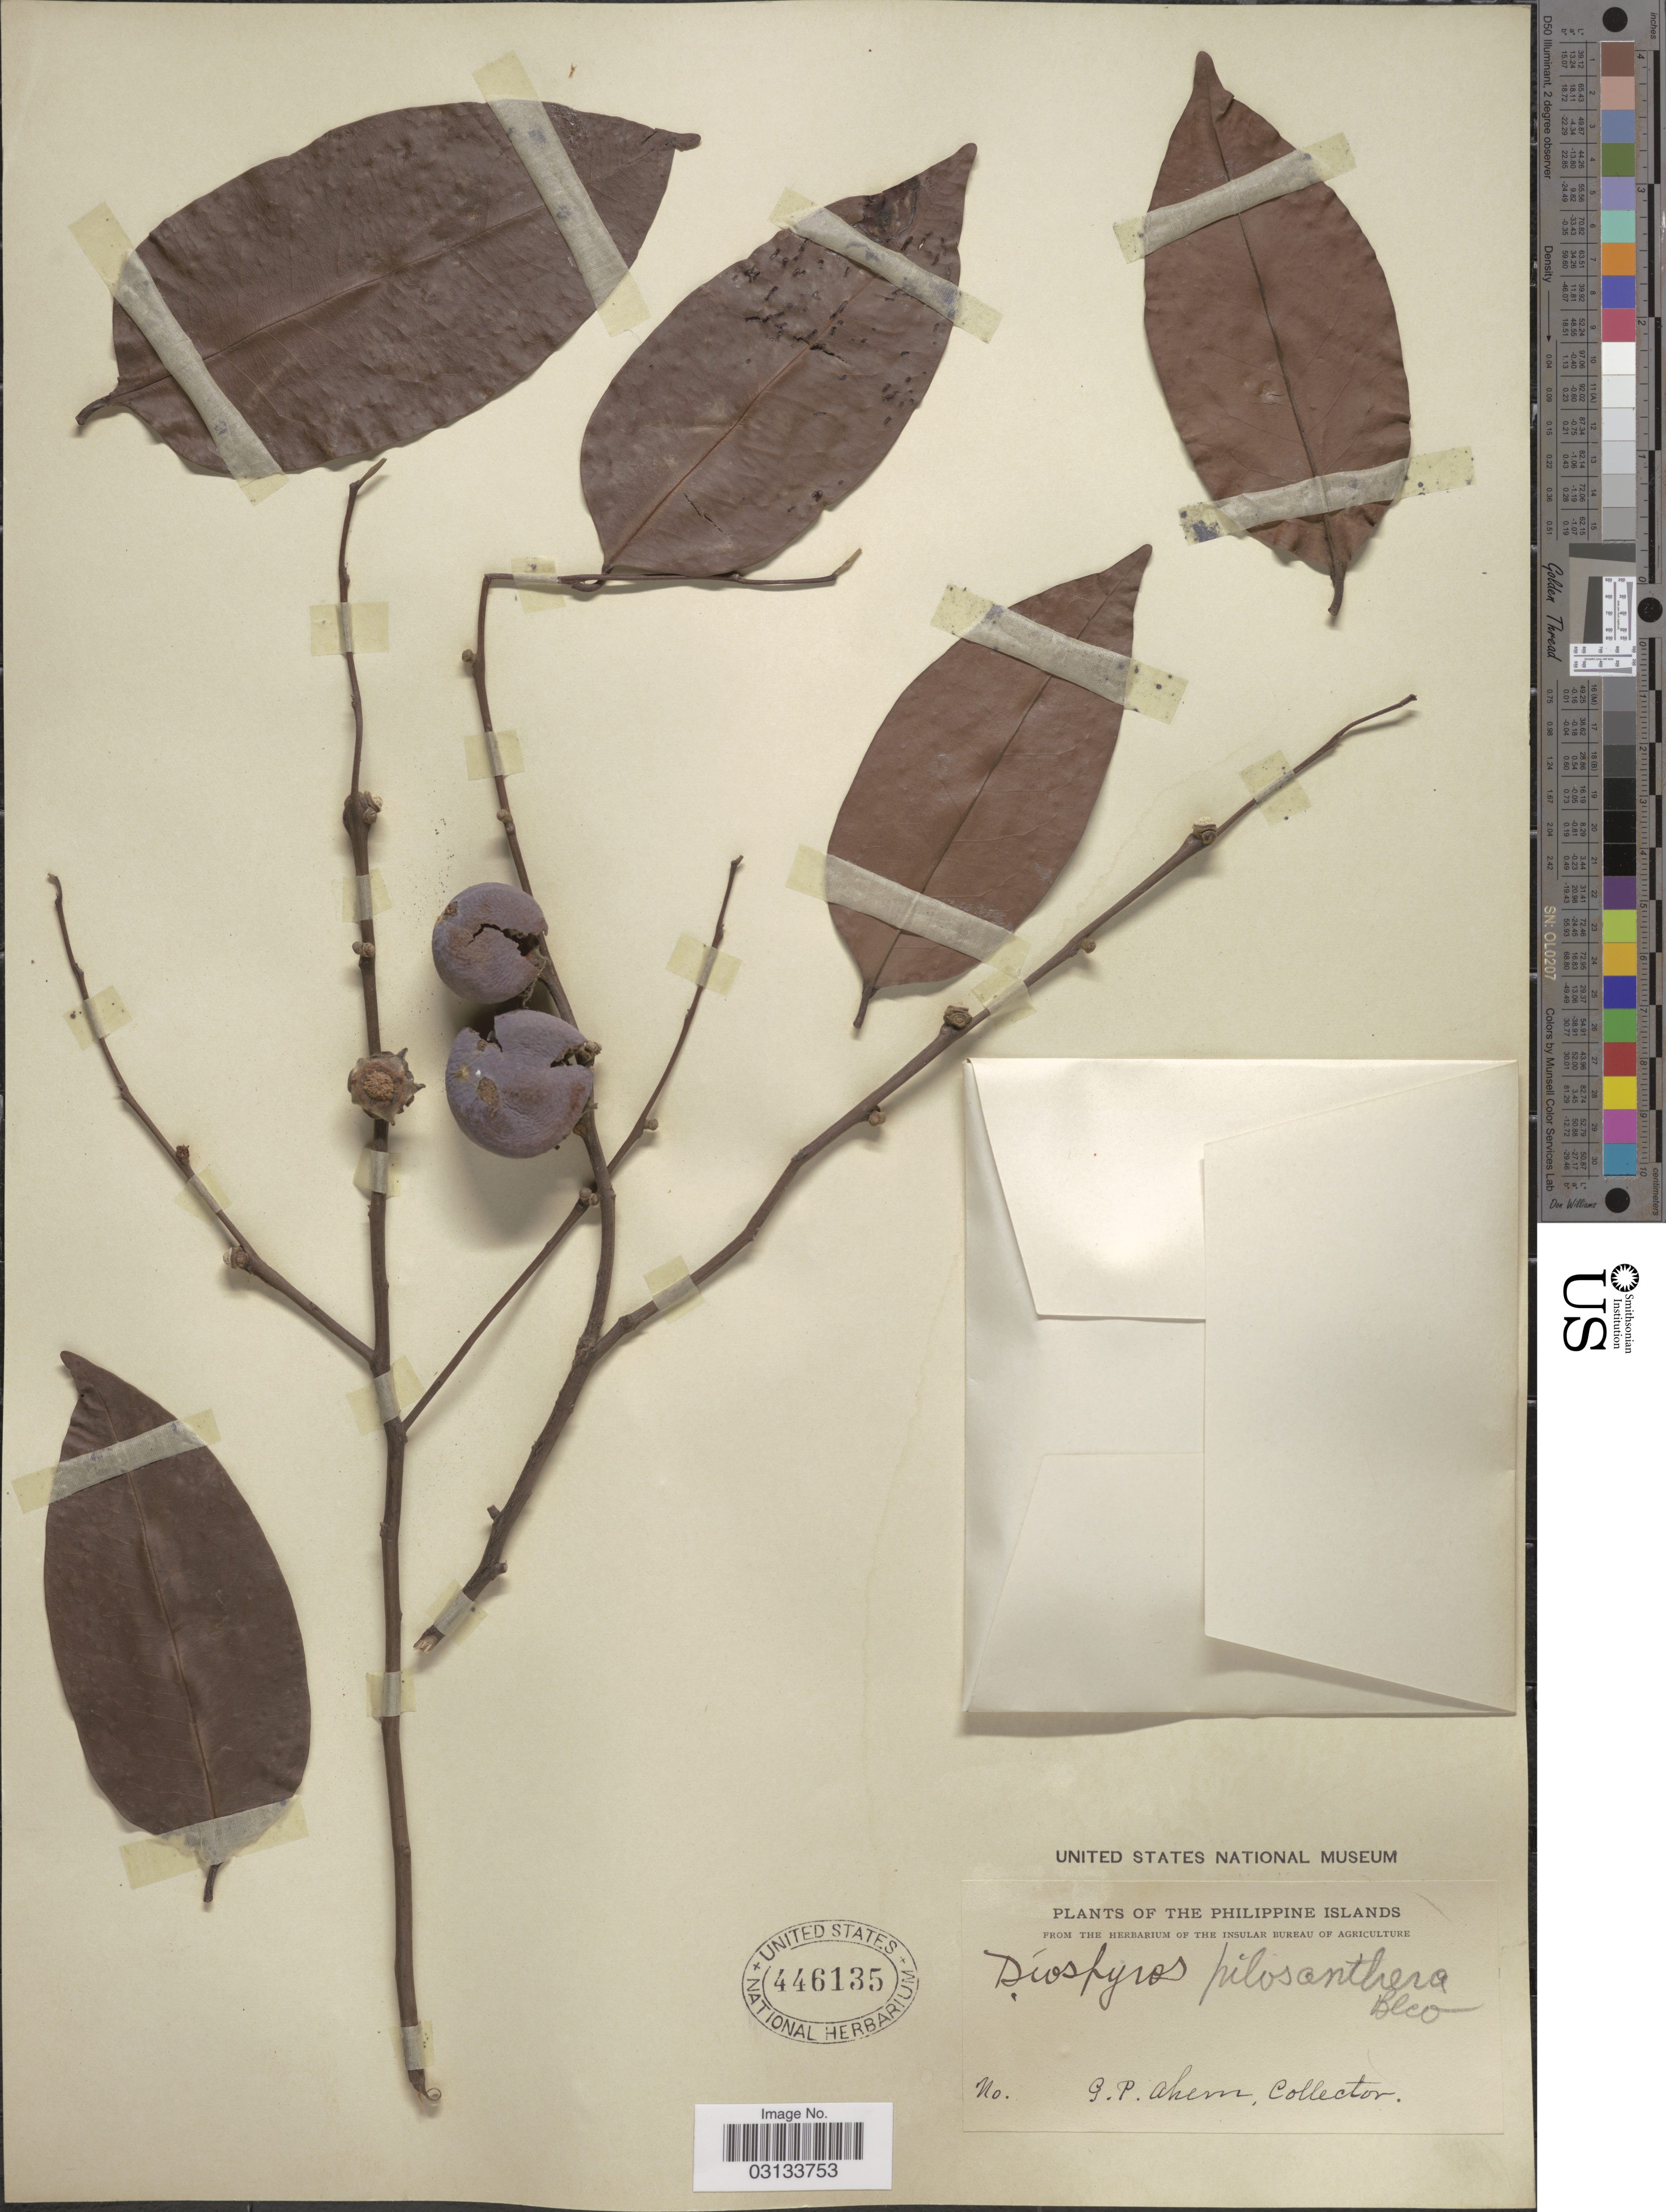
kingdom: Plantae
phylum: Tracheophyta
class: Magnoliopsida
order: Ericales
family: Ebenaceae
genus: Diospyros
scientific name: Diospyros pilosanthera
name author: Blanco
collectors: G. Ahern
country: Philippines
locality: Philippine Islands.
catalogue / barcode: US 446135